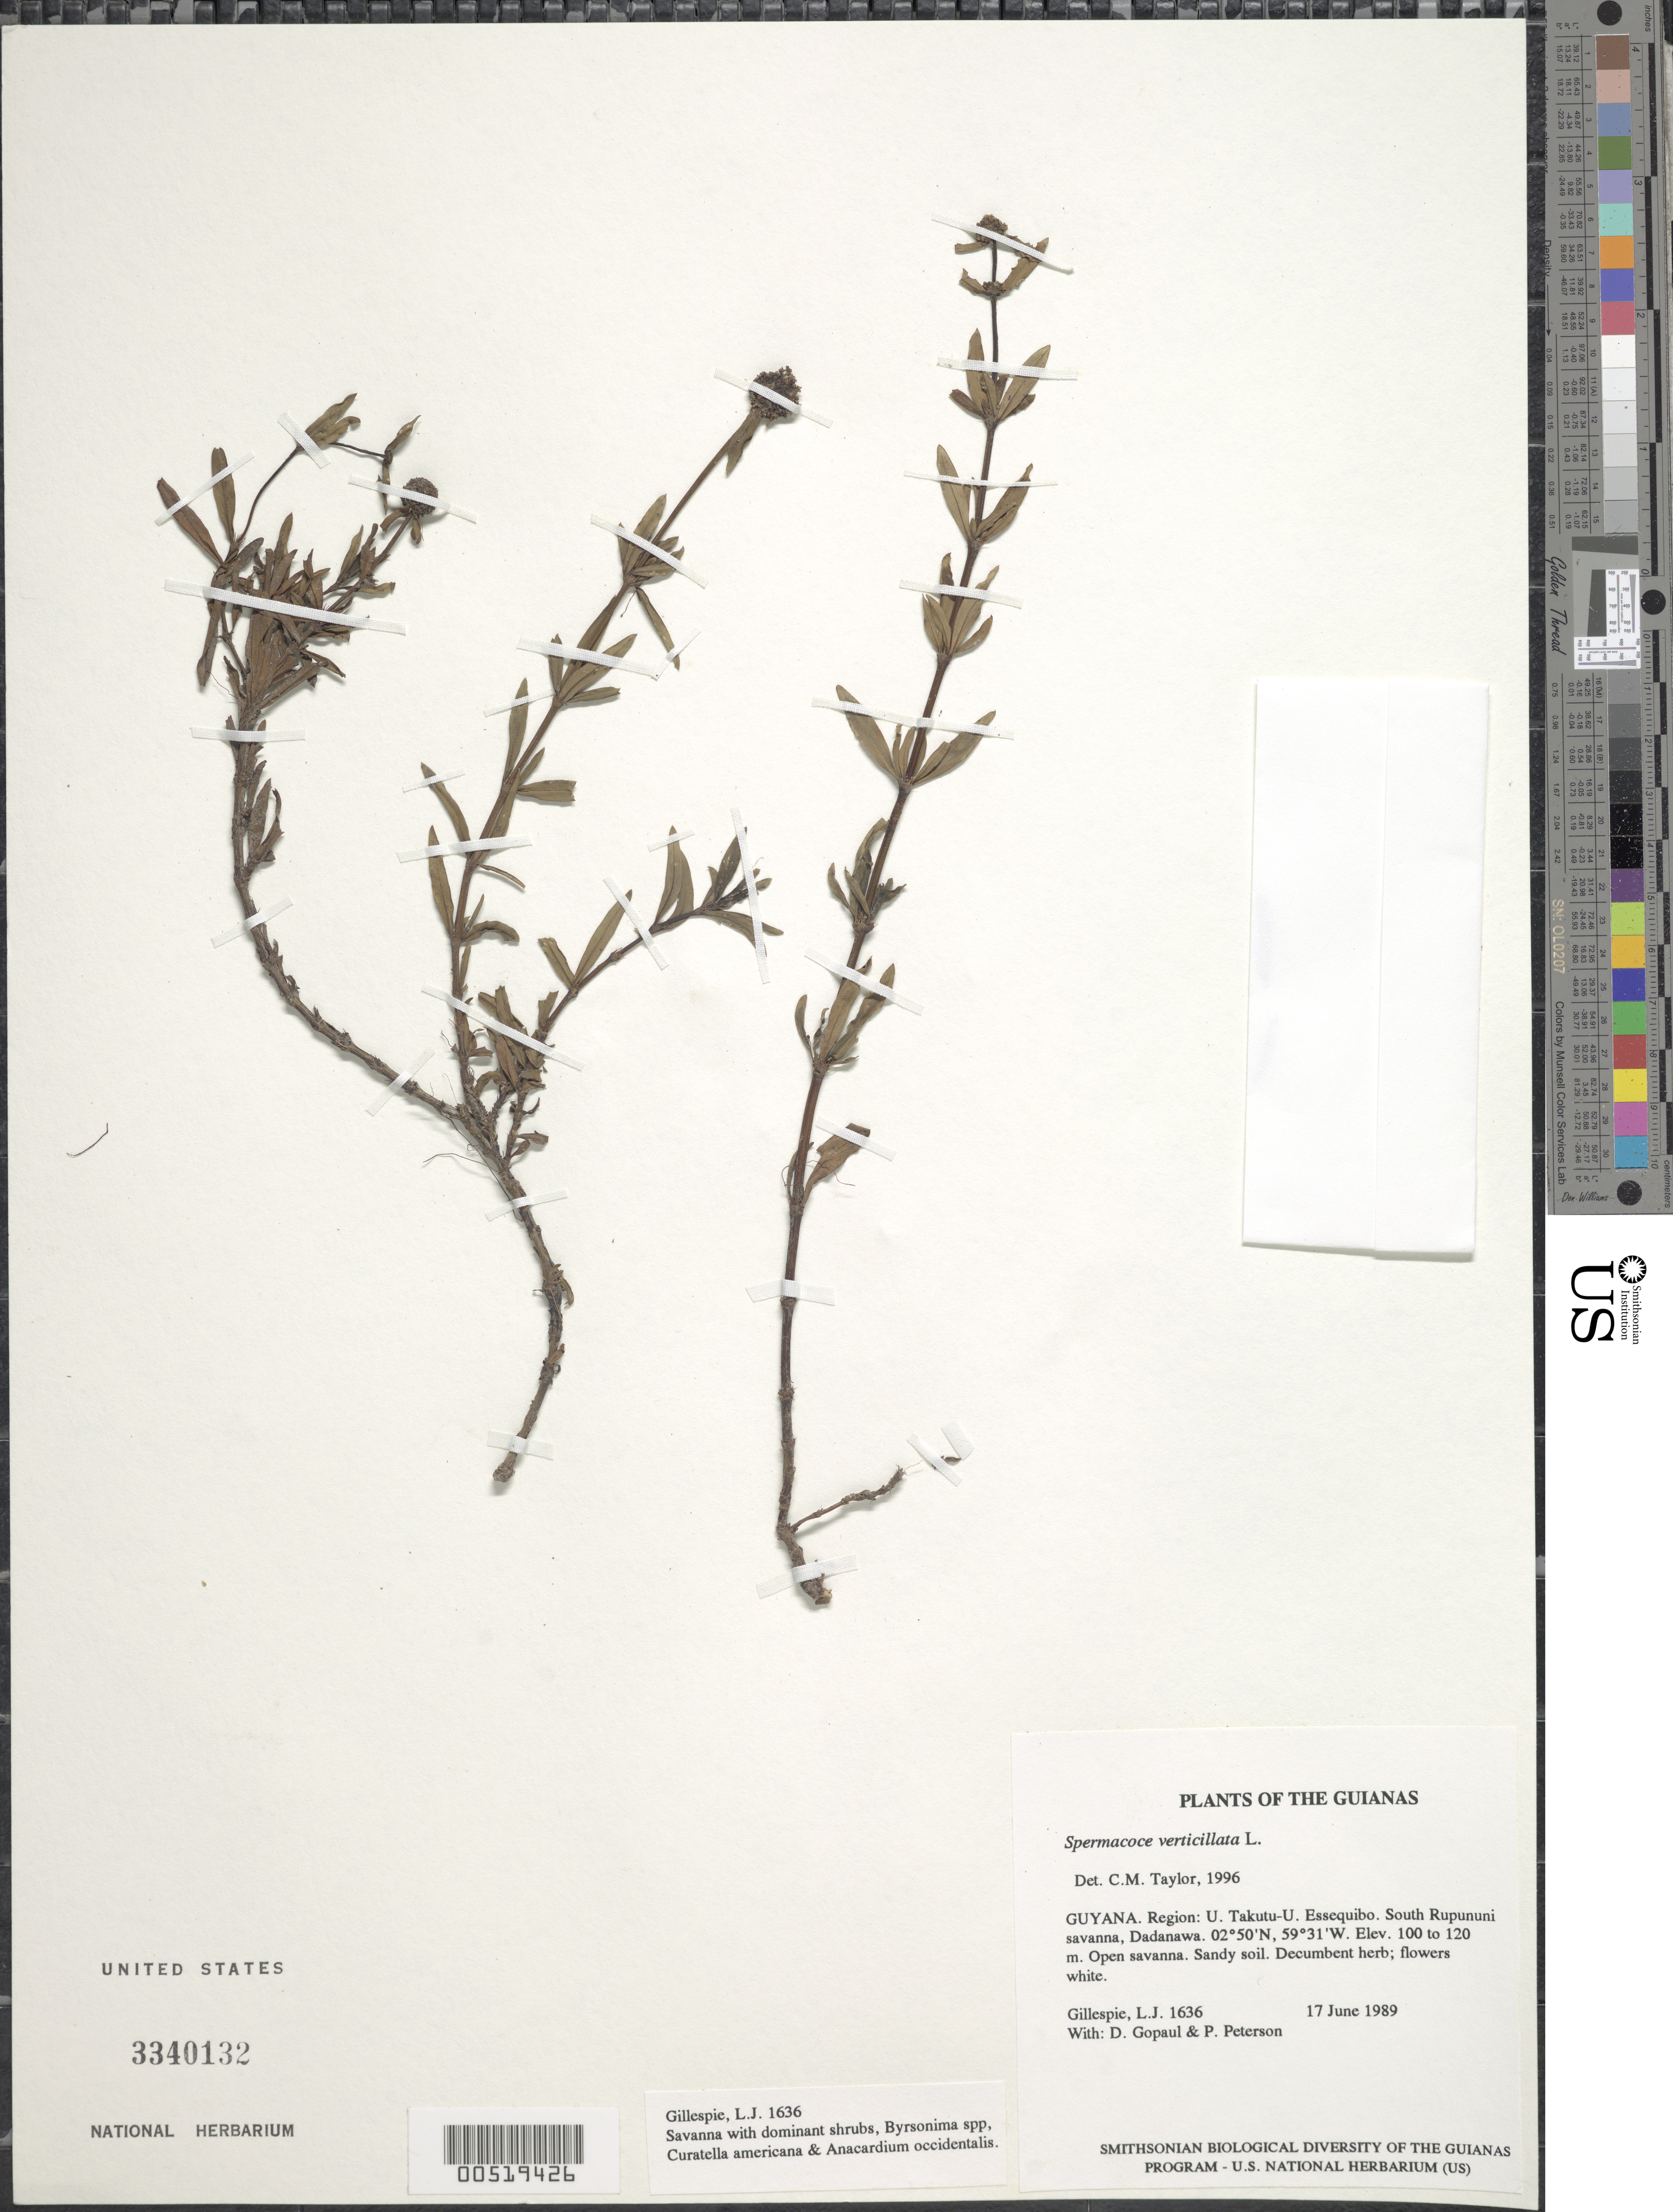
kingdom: Plantae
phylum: Tracheophyta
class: Magnoliopsida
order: Gentianales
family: Rubiaceae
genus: Spermacoce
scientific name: Spermacoce verticillata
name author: L.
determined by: Taylor, Charlotte M.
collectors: L. J. Gillespie, D. Gopaul & P. M. Peterson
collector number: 1636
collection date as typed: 17 June 1989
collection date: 1989-06-17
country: Guyana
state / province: U. Takutu-U. Essequibo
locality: South Rupununi savanna, Dadanawa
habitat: Open savanna. Sandy soil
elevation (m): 100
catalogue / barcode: US 3340132